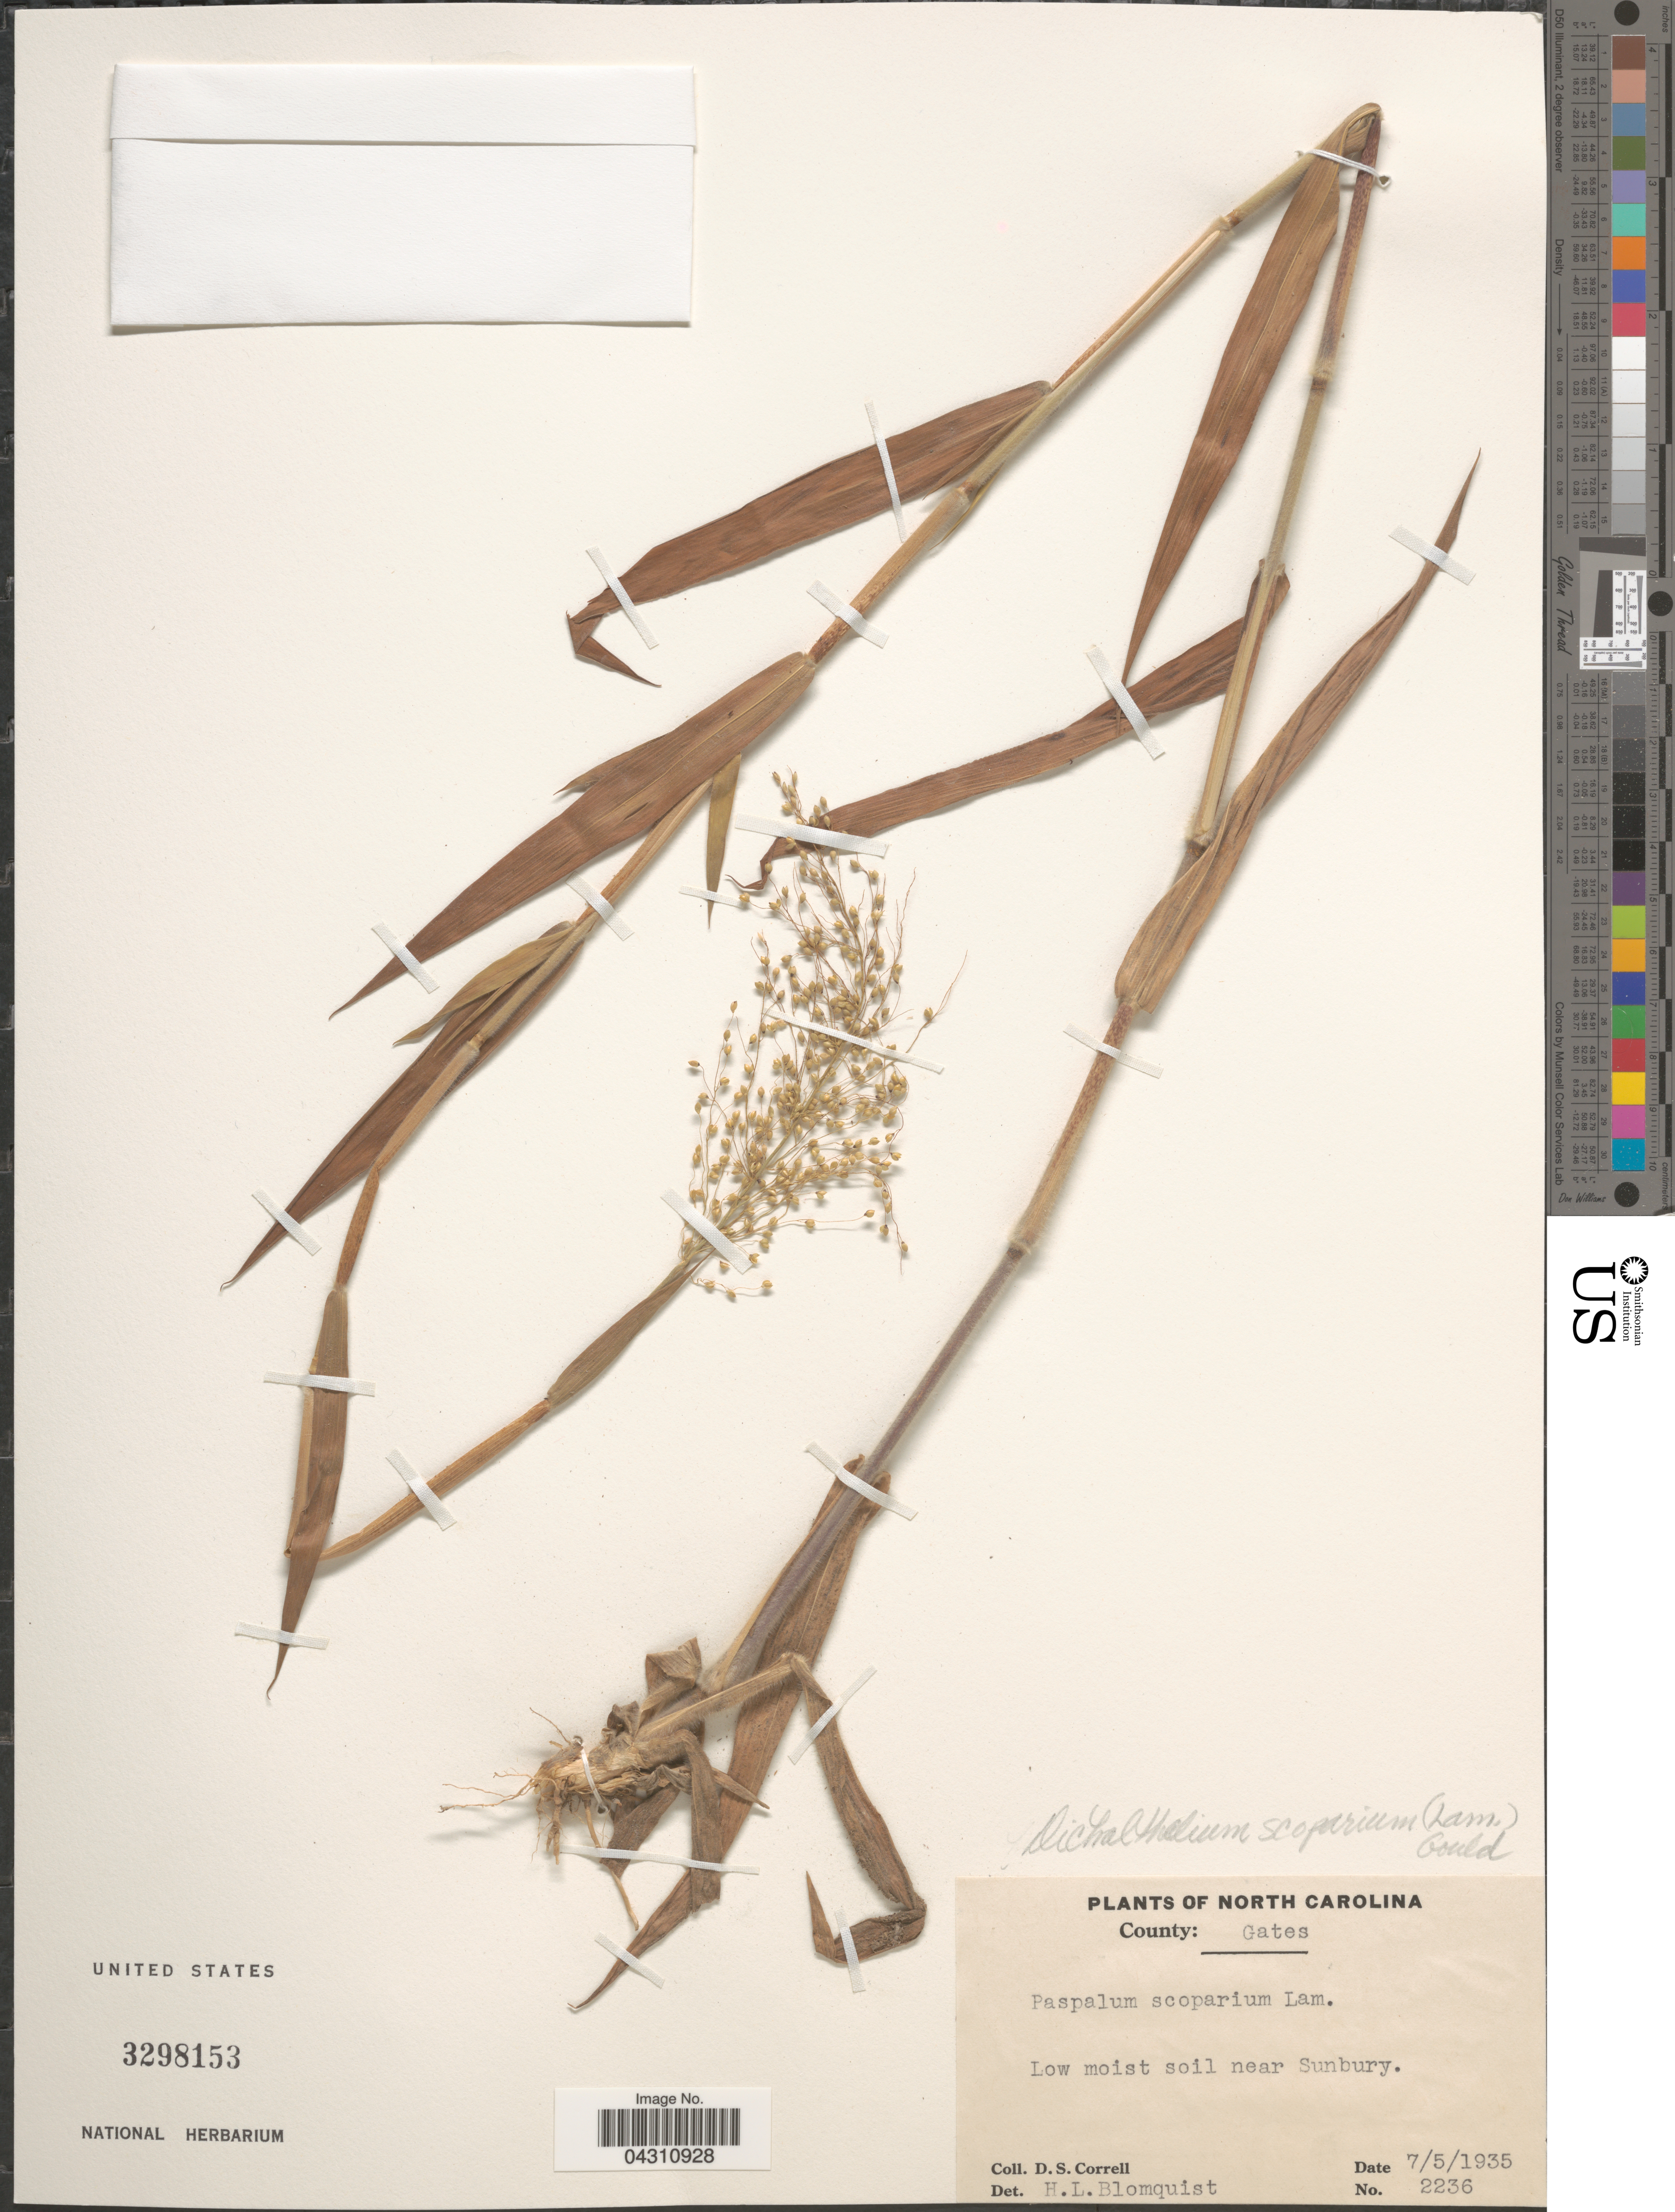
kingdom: Plantae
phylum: Tracheophyta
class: Liliopsida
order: Poales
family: Poaceae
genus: Dichanthelium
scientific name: Dichanthelium scoparium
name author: (Lam.) Gould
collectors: D. S. Correll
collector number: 2236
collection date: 1935-07-05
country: United States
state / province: North Carolina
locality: County: Gates. Low moist soil near Sunburry.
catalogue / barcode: US 3298153